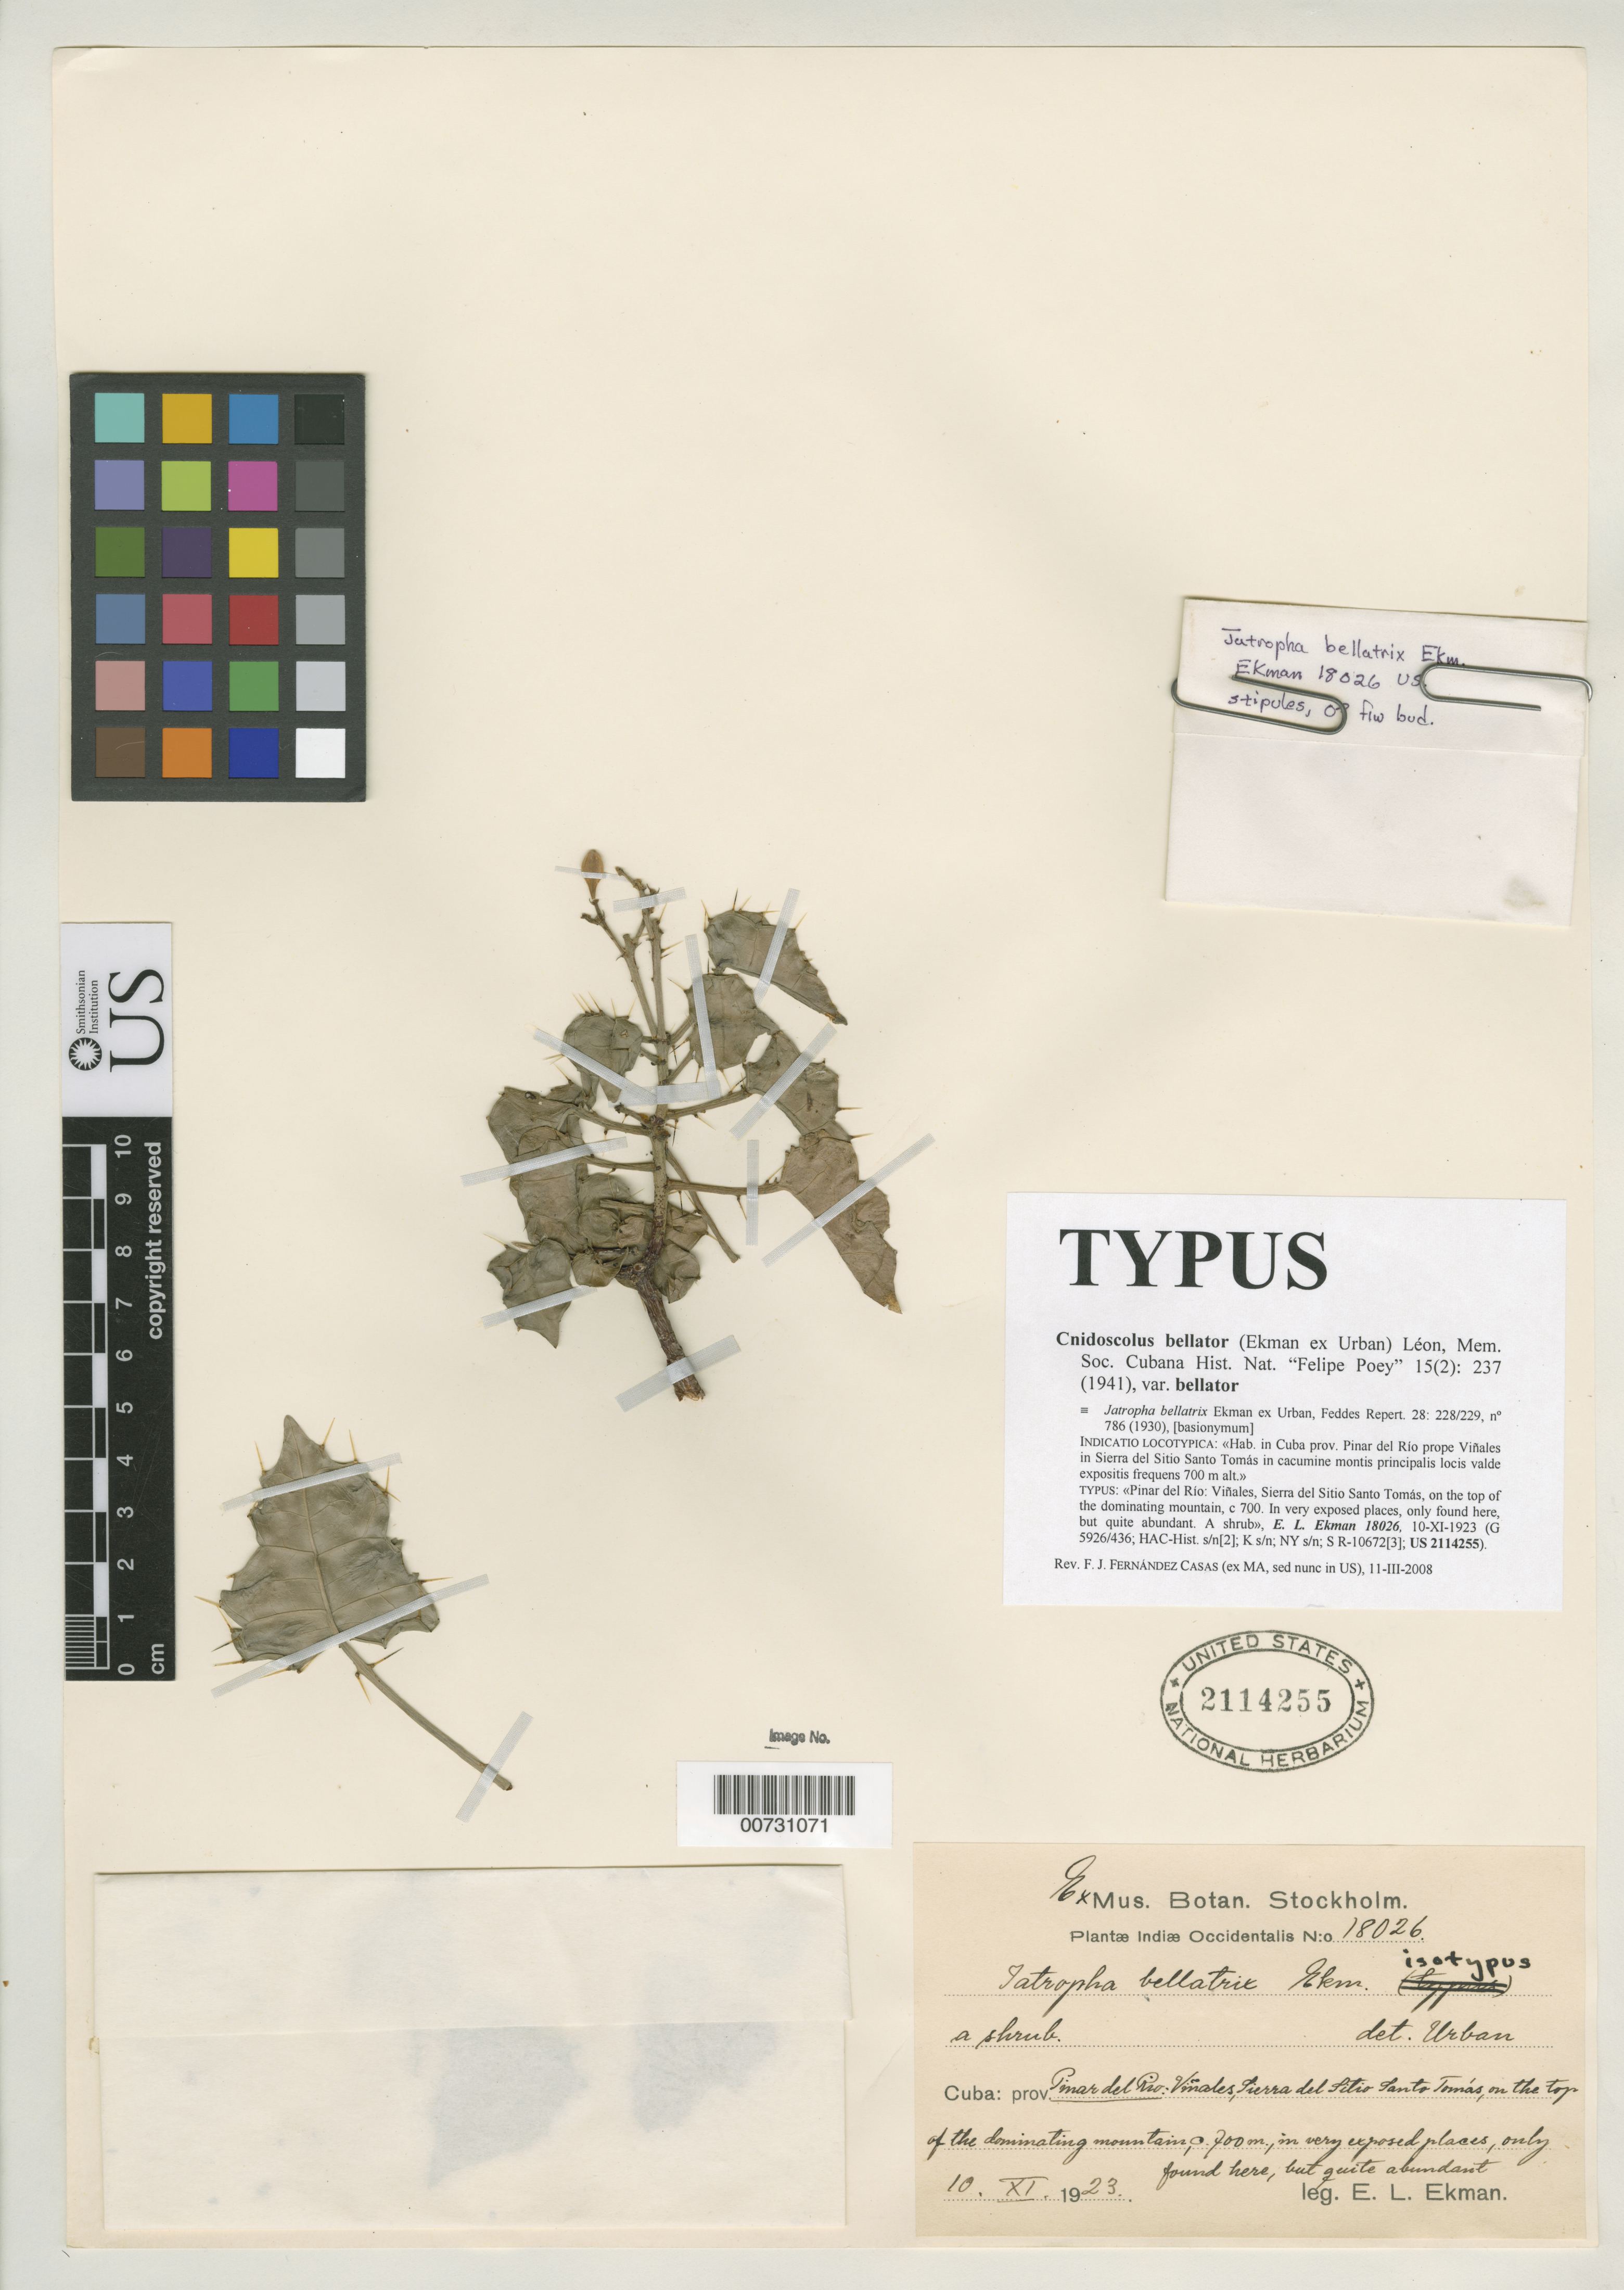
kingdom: Plantae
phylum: Tracheophyta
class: Magnoliopsida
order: Malpighiales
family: Euphorbiaceae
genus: Jatropha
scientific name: Jatropha bellatrix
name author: Ekman ex Urb.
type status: Isotype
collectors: E. L. Ekman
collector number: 18026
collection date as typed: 10 Nov 1923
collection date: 1923-11-10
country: Cuba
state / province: Pinar del Río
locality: Viñales, Sierra del Sitio Santa Tomás, on the top of the dominating mountain.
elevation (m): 700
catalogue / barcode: US 2114255